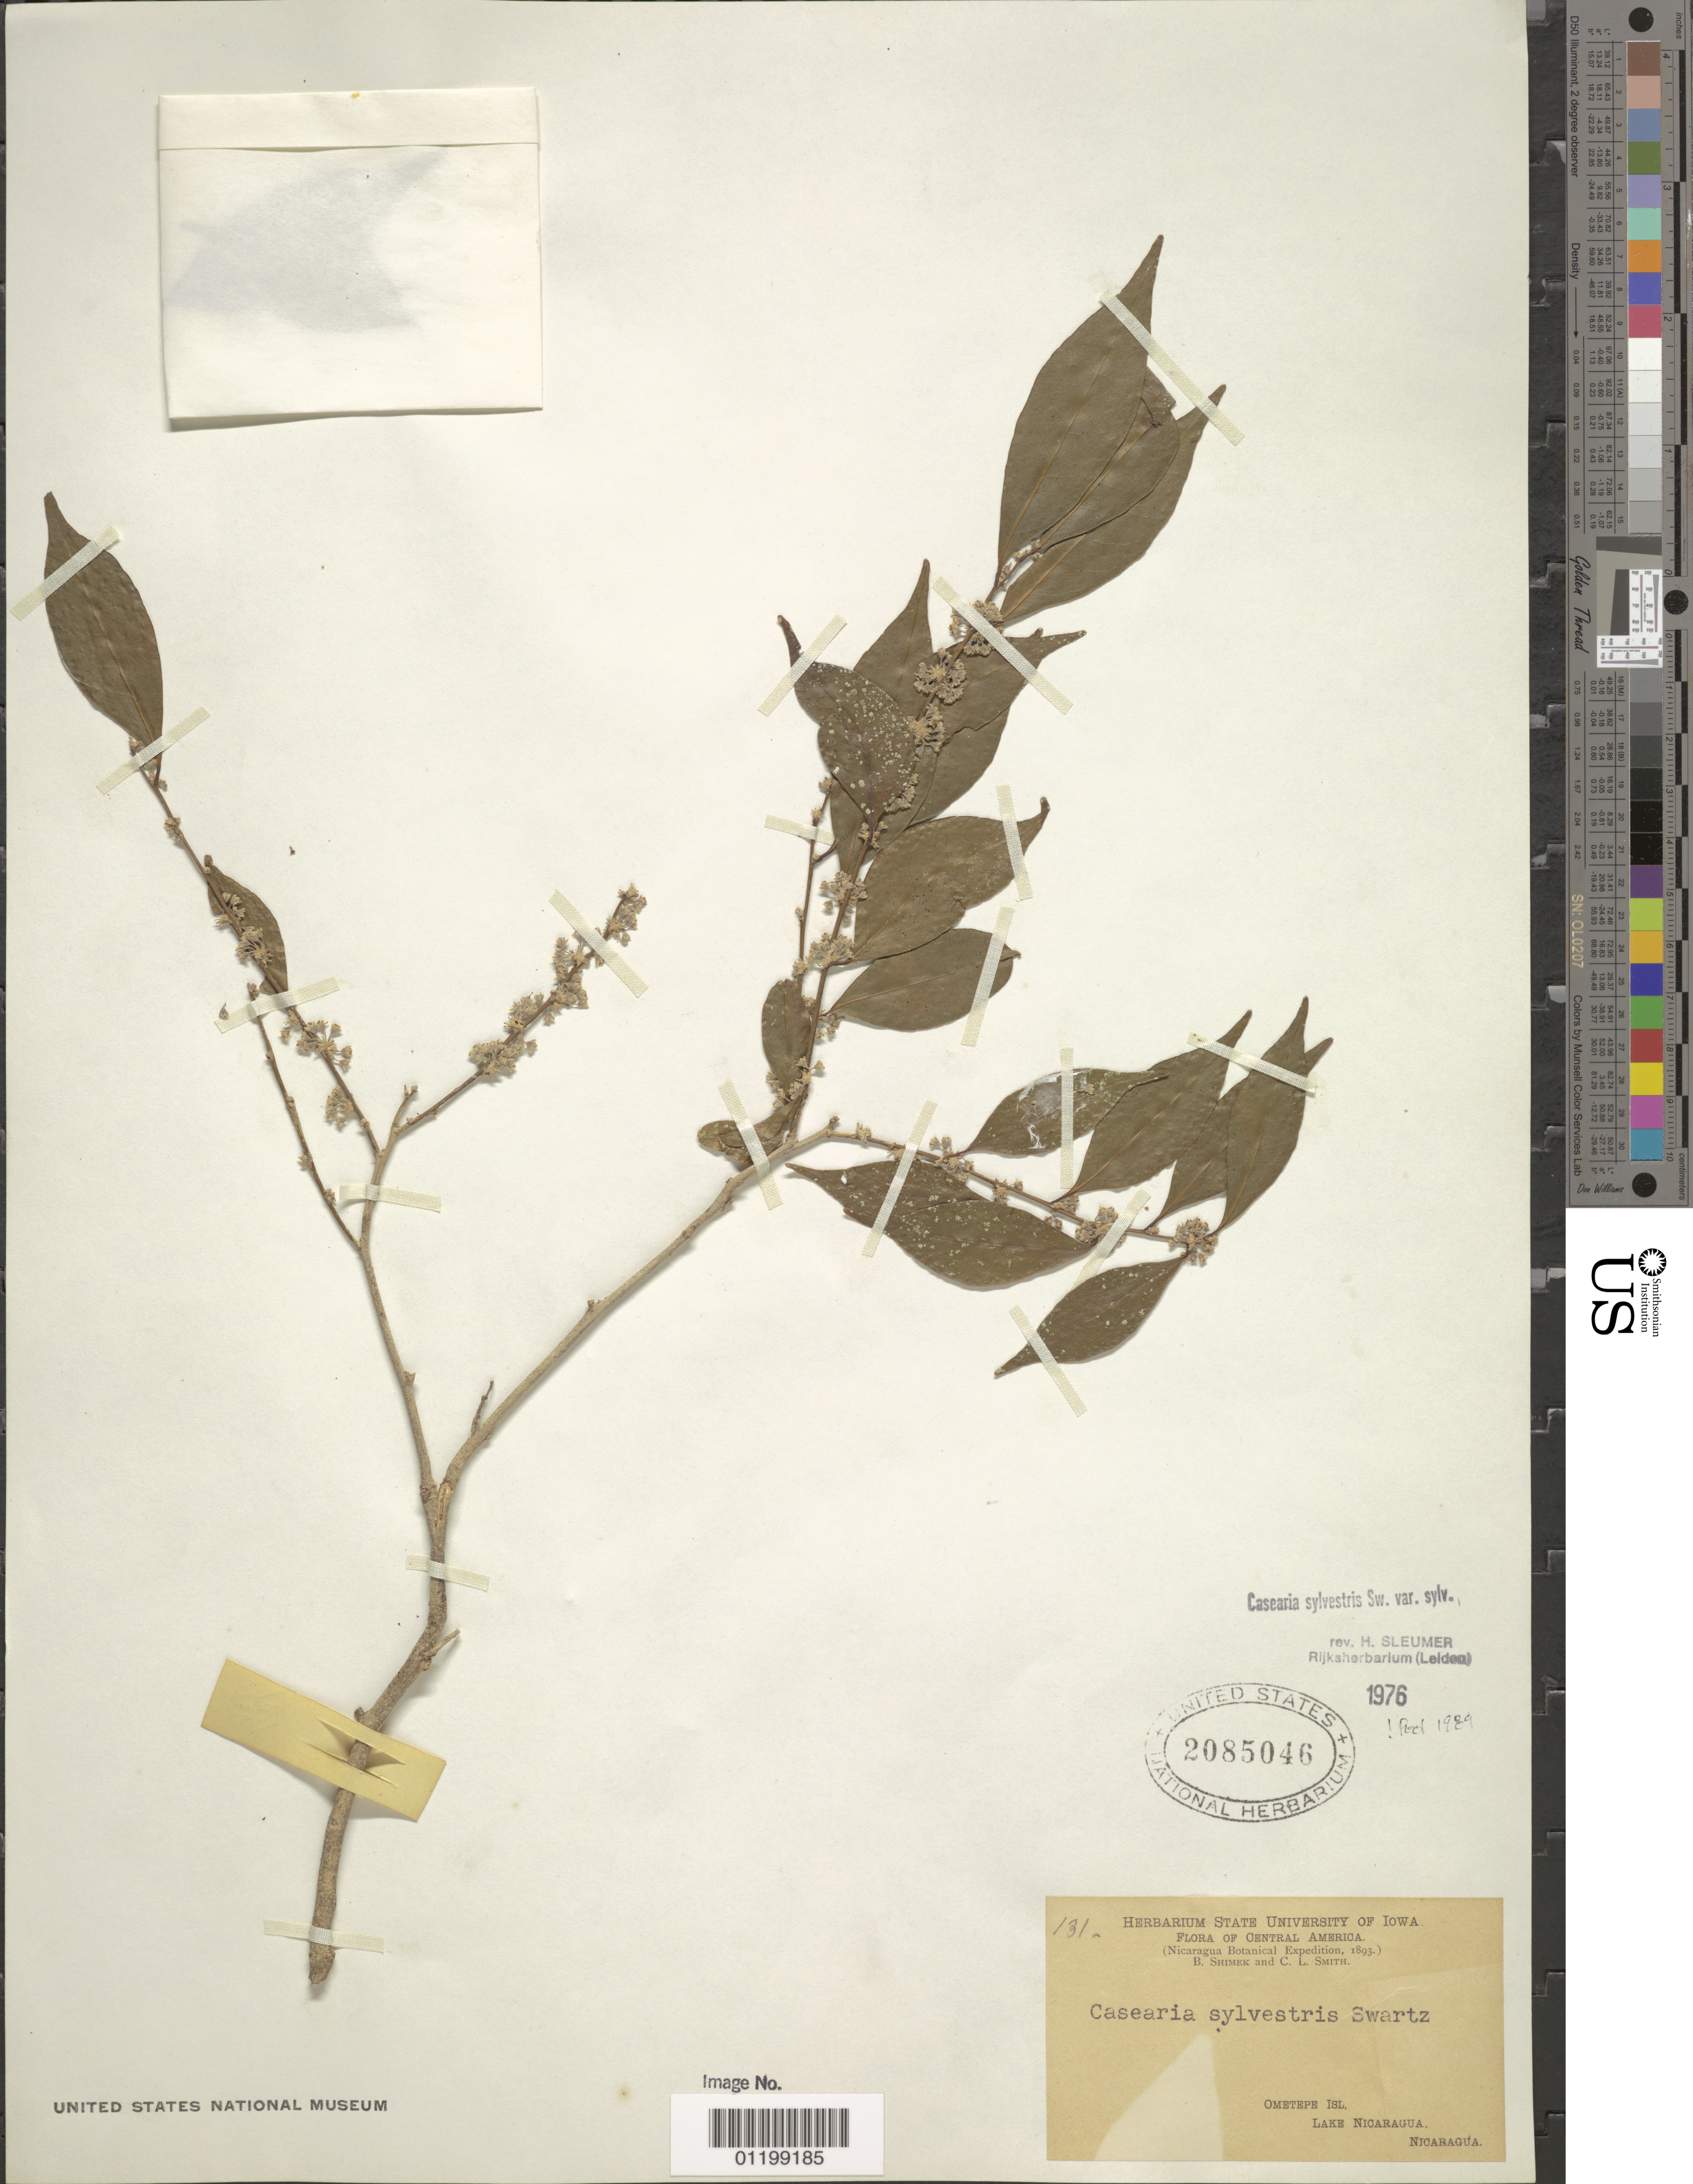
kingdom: Plantae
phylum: Tracheophyta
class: Magnoliopsida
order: Malpighiales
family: Salicaceae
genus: Casearia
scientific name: Casearia sylvestris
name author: Sw.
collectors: B. Shimek & C. L. Smith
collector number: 131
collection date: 1893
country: Nicaragua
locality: Ometepe Isl., Lake Nicaragua.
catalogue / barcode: US 2085046